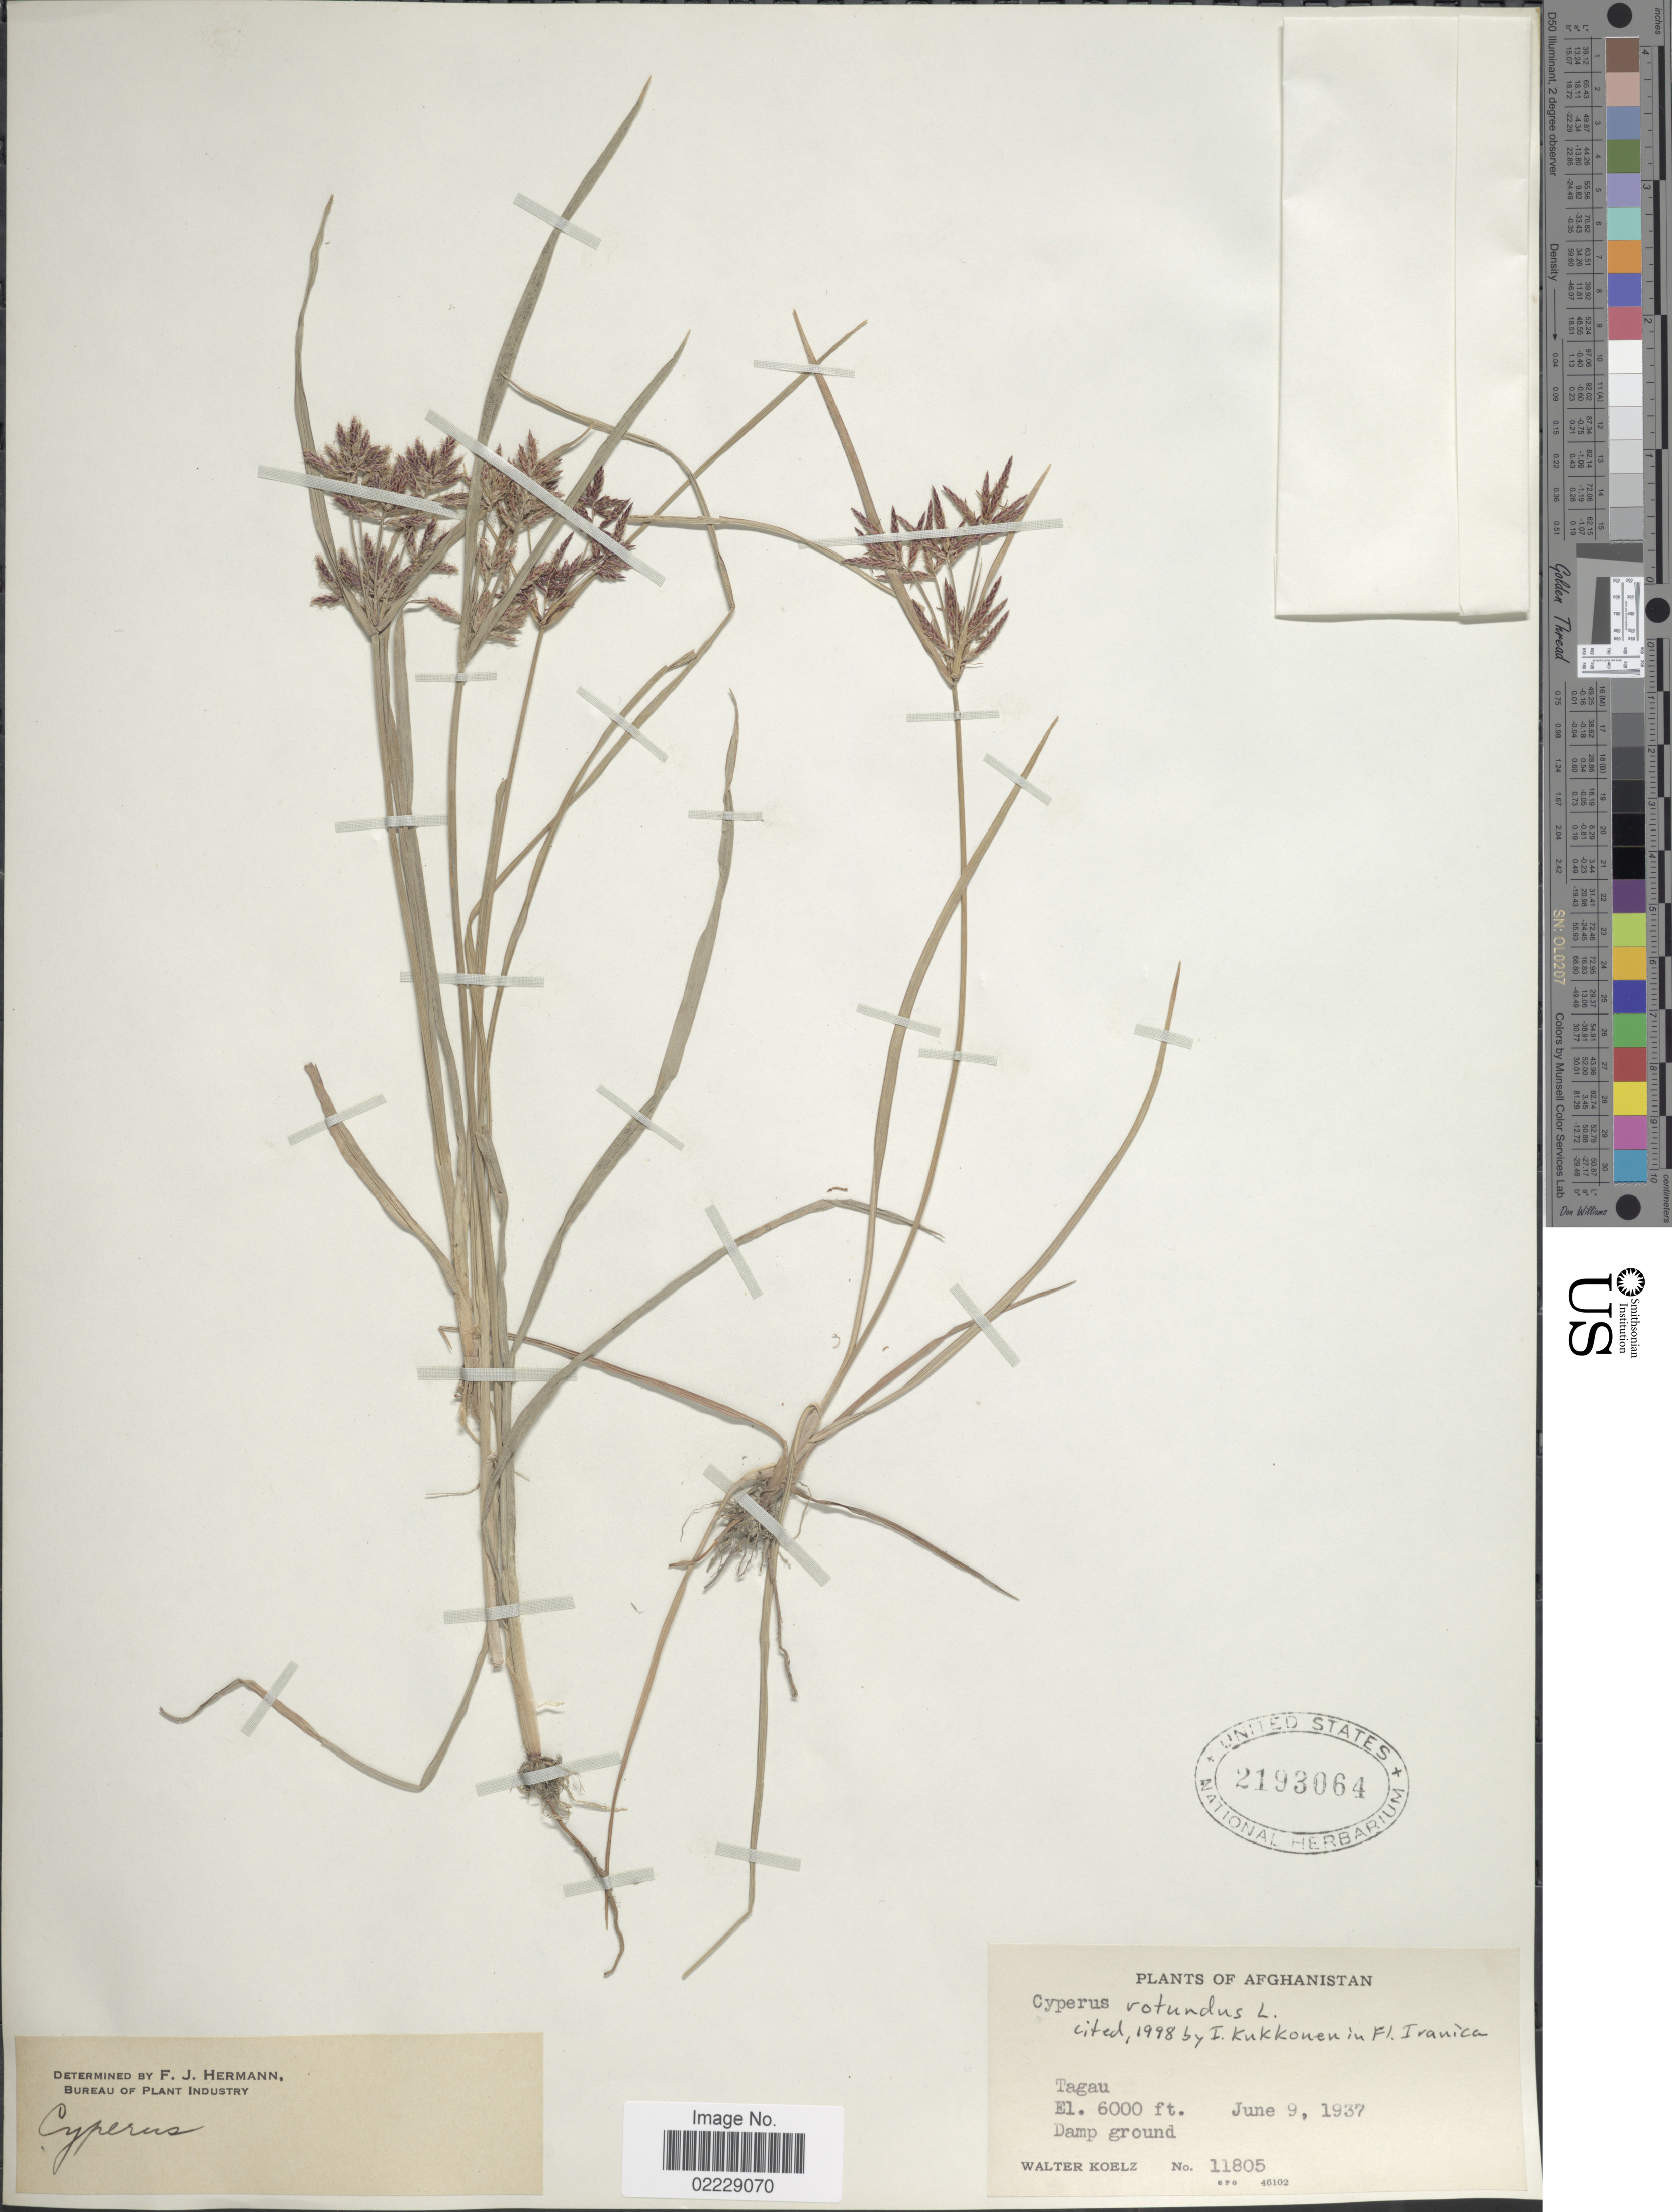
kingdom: Plantae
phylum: Tracheophyta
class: Liliopsida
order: Poales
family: Cyperaceae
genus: Cyperus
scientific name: Cyperus procerus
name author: Rottb.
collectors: W. N. Koelz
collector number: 11805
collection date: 1937-06-09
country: Afghanistan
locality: Tagau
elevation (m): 1829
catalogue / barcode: US 2193064